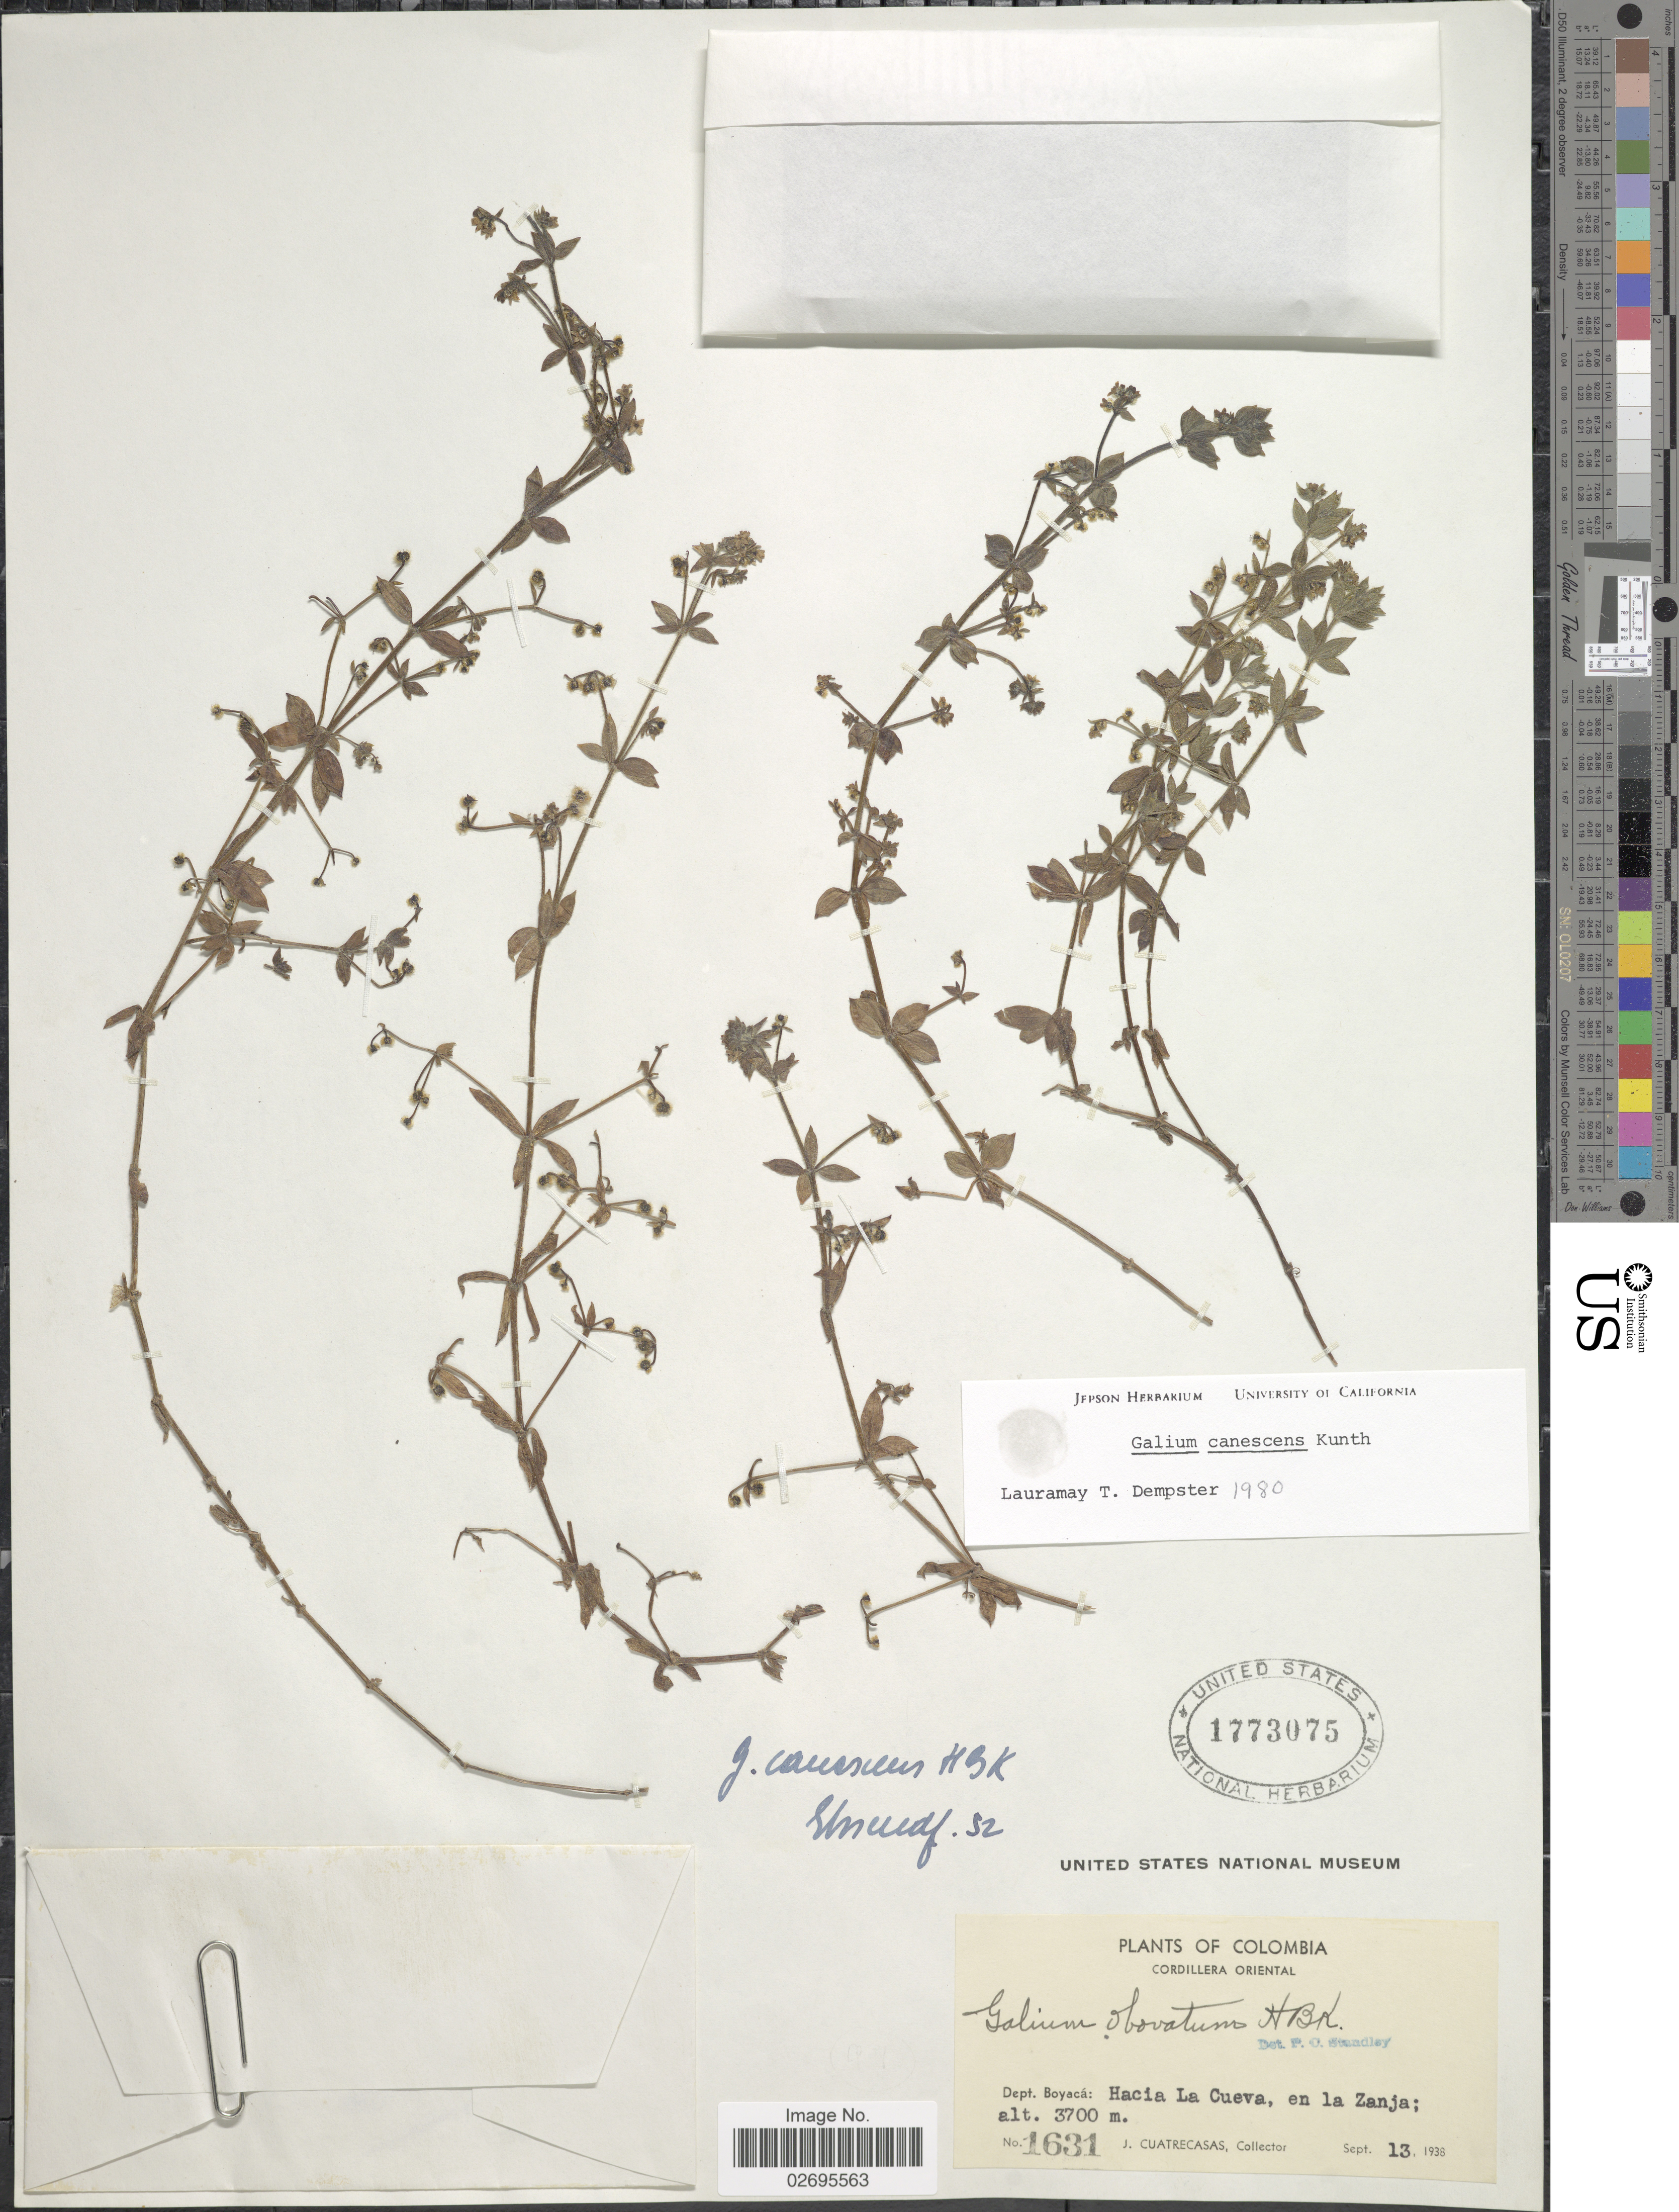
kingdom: Plantae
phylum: Tracheophyta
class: Magnoliopsida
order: Gentianales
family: Rubiaceae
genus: Galium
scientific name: Galium canescens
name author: Kunth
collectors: J. Cuatrecasas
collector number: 1631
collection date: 1938-09-13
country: Colombia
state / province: Boyacá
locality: Cordillera Oriental, Dept. Boyacá: Hacia La Cueva, en la Zanja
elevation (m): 3700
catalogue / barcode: US 1773075